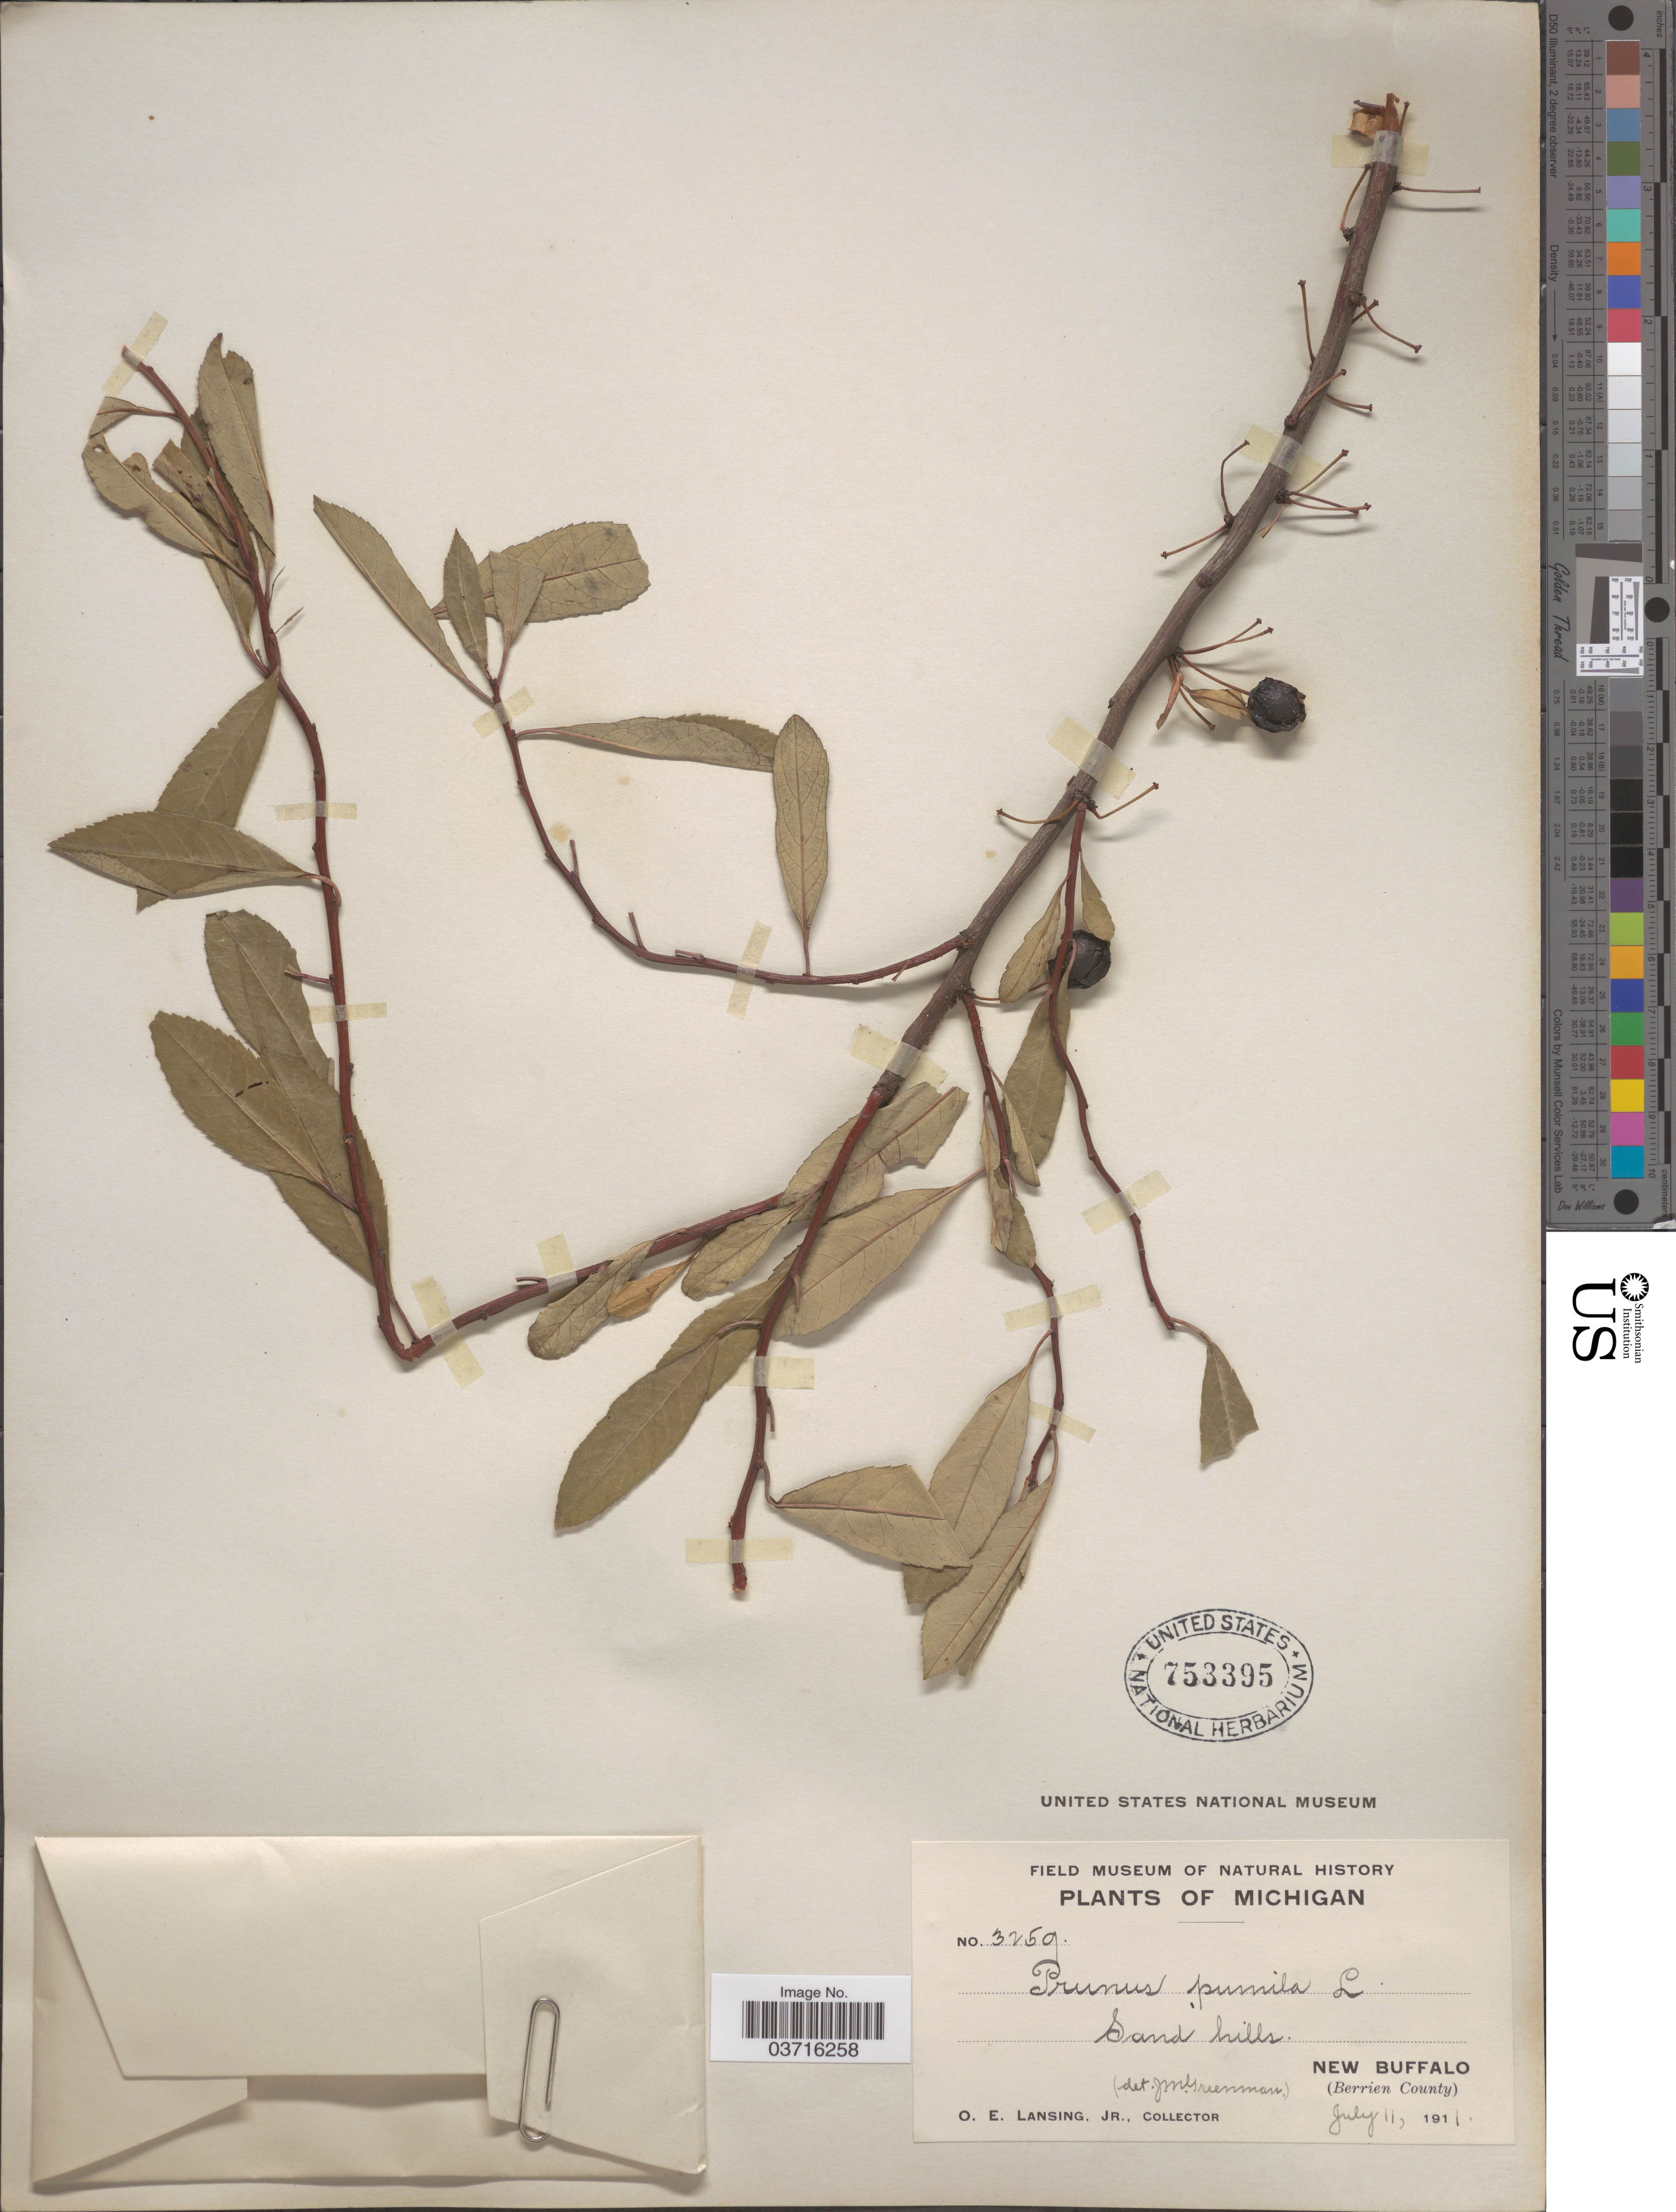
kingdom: Plantae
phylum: Tracheophyta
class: Magnoliopsida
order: Rosales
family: Rosaceae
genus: Prunus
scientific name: Prunus pumila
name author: L.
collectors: O. Lansing Jr.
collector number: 3259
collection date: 1911-07-11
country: United States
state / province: Michigan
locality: New Buffalo. (Berrien County).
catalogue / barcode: US 753395